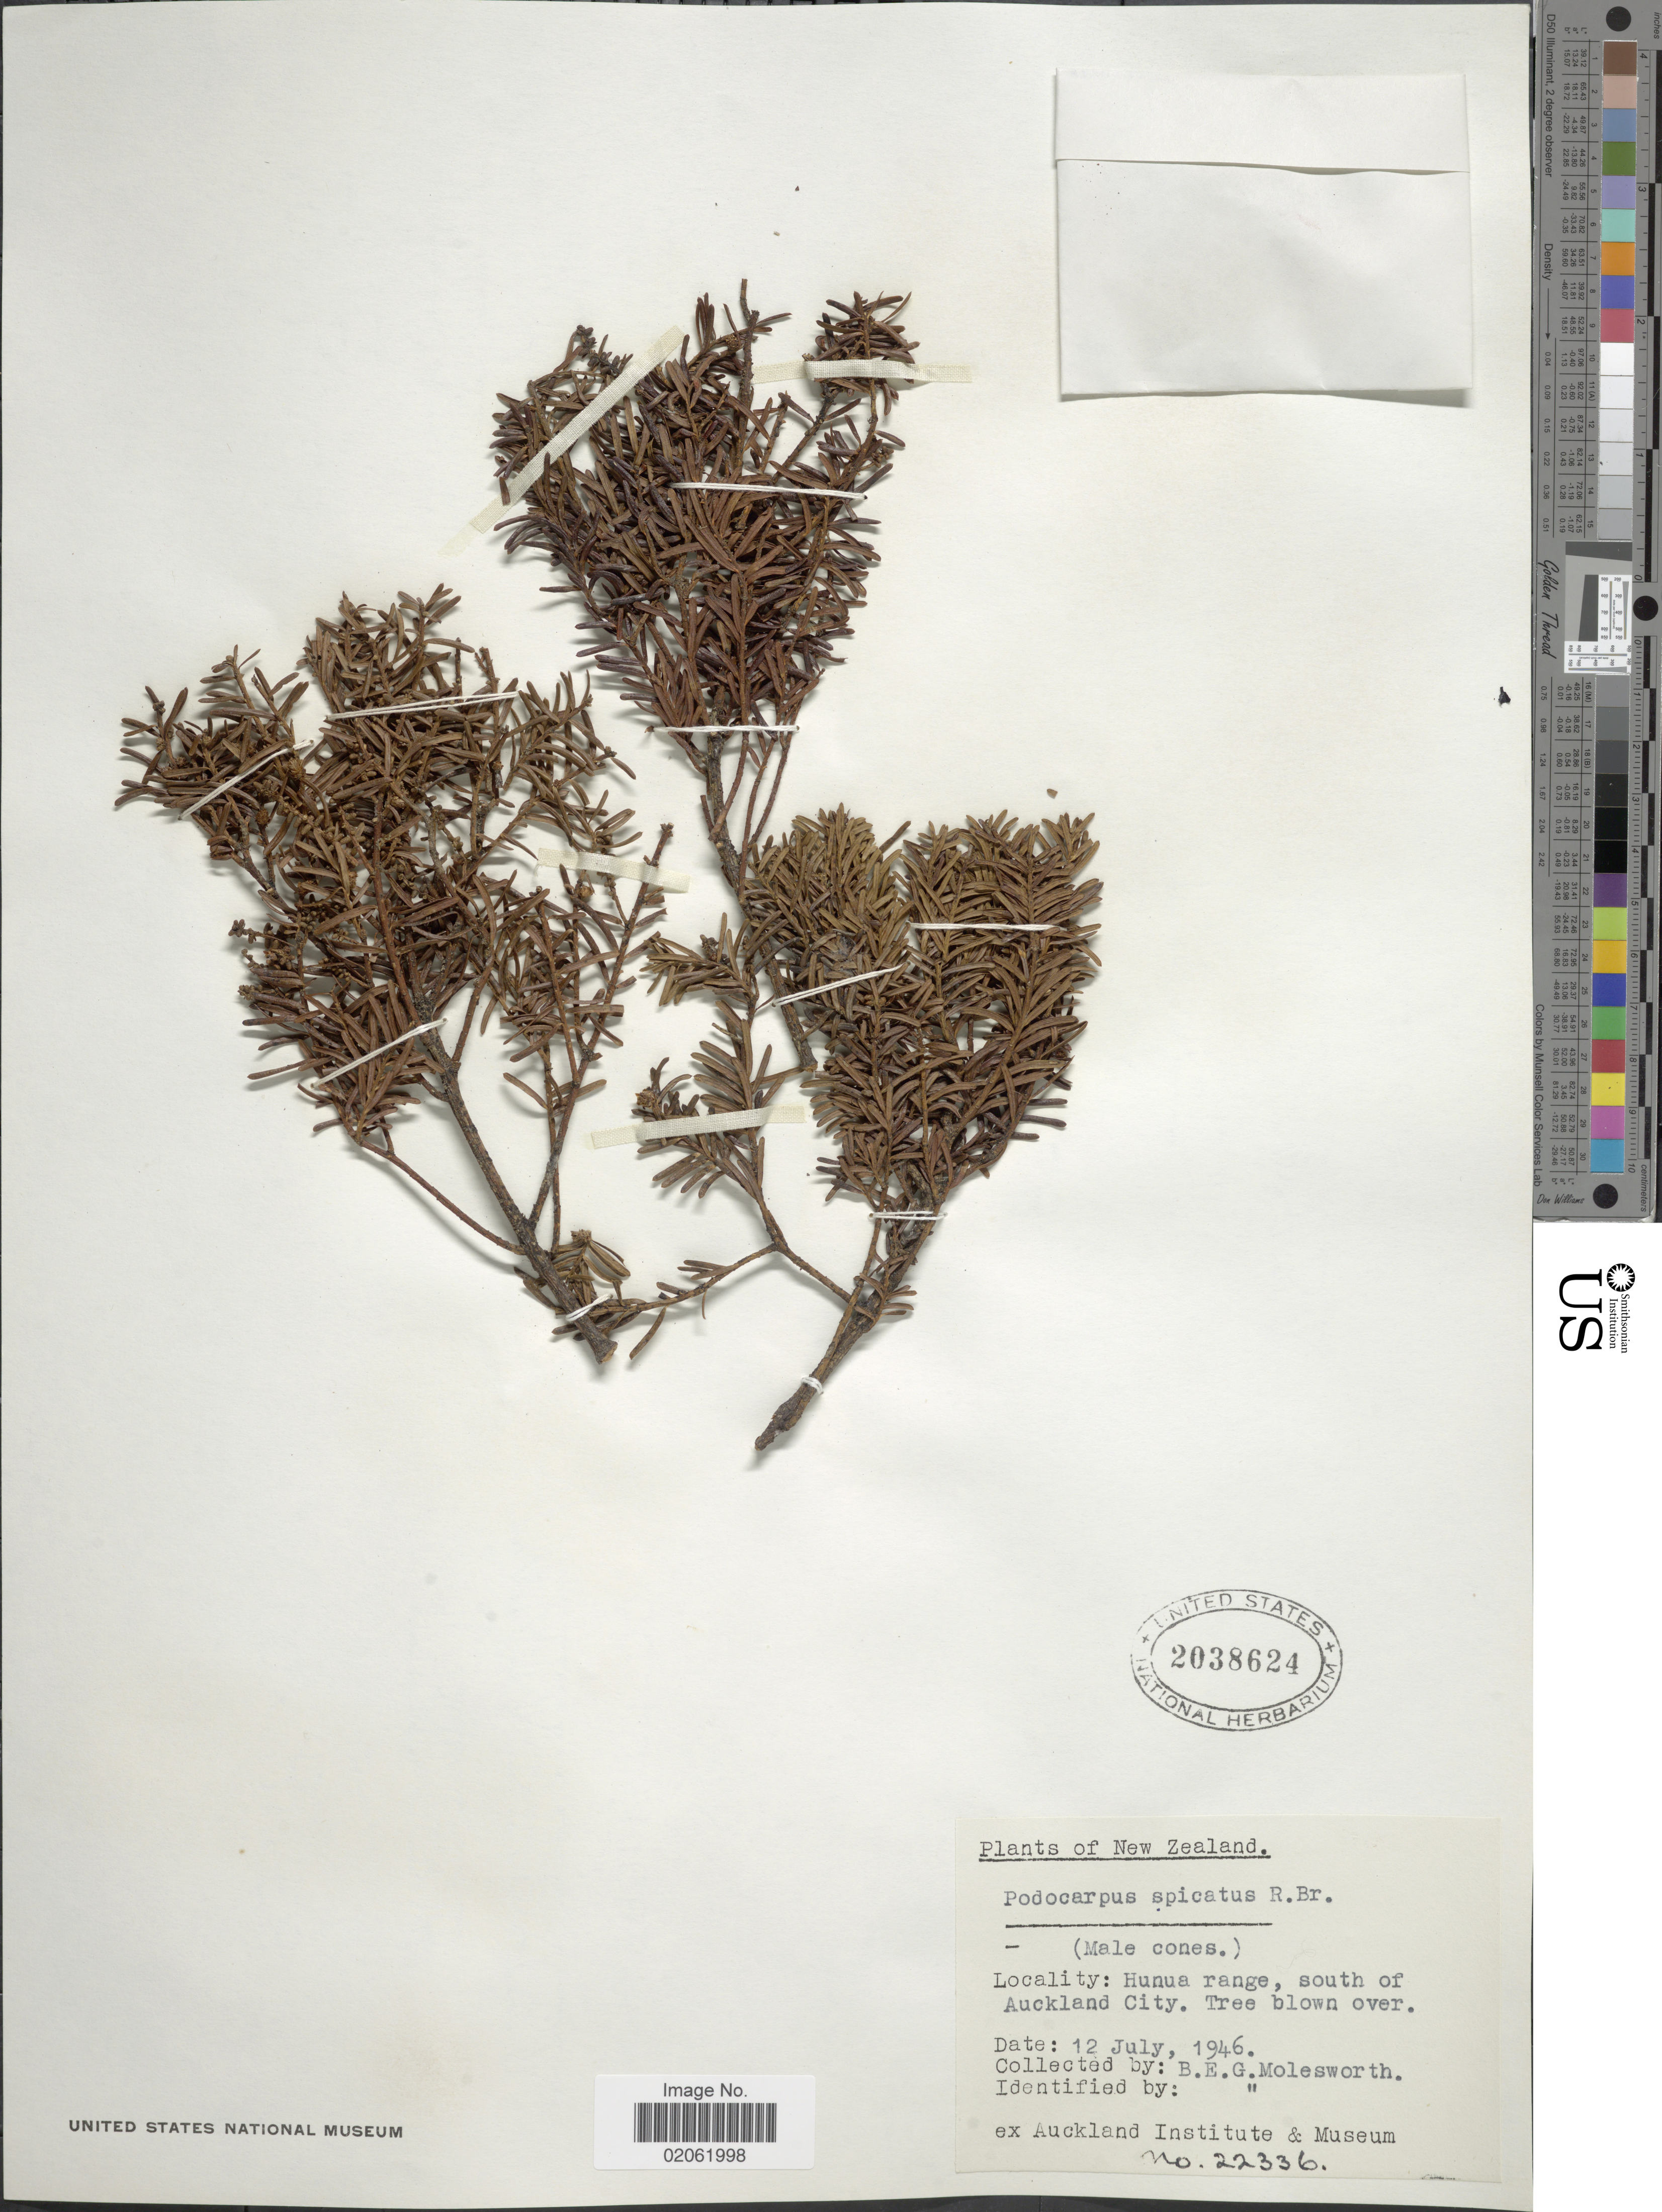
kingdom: Plantae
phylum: Tracheophyta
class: Pinopsida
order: Pinales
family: Podocarpaceae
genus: Podocarpus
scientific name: Podocarpus spicatus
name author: R. Br.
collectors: B. Molesworth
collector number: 22336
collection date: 1946-07-12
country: New Zealand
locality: New Zealand. Hunua range, south of Auckland City.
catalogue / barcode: US 2038624